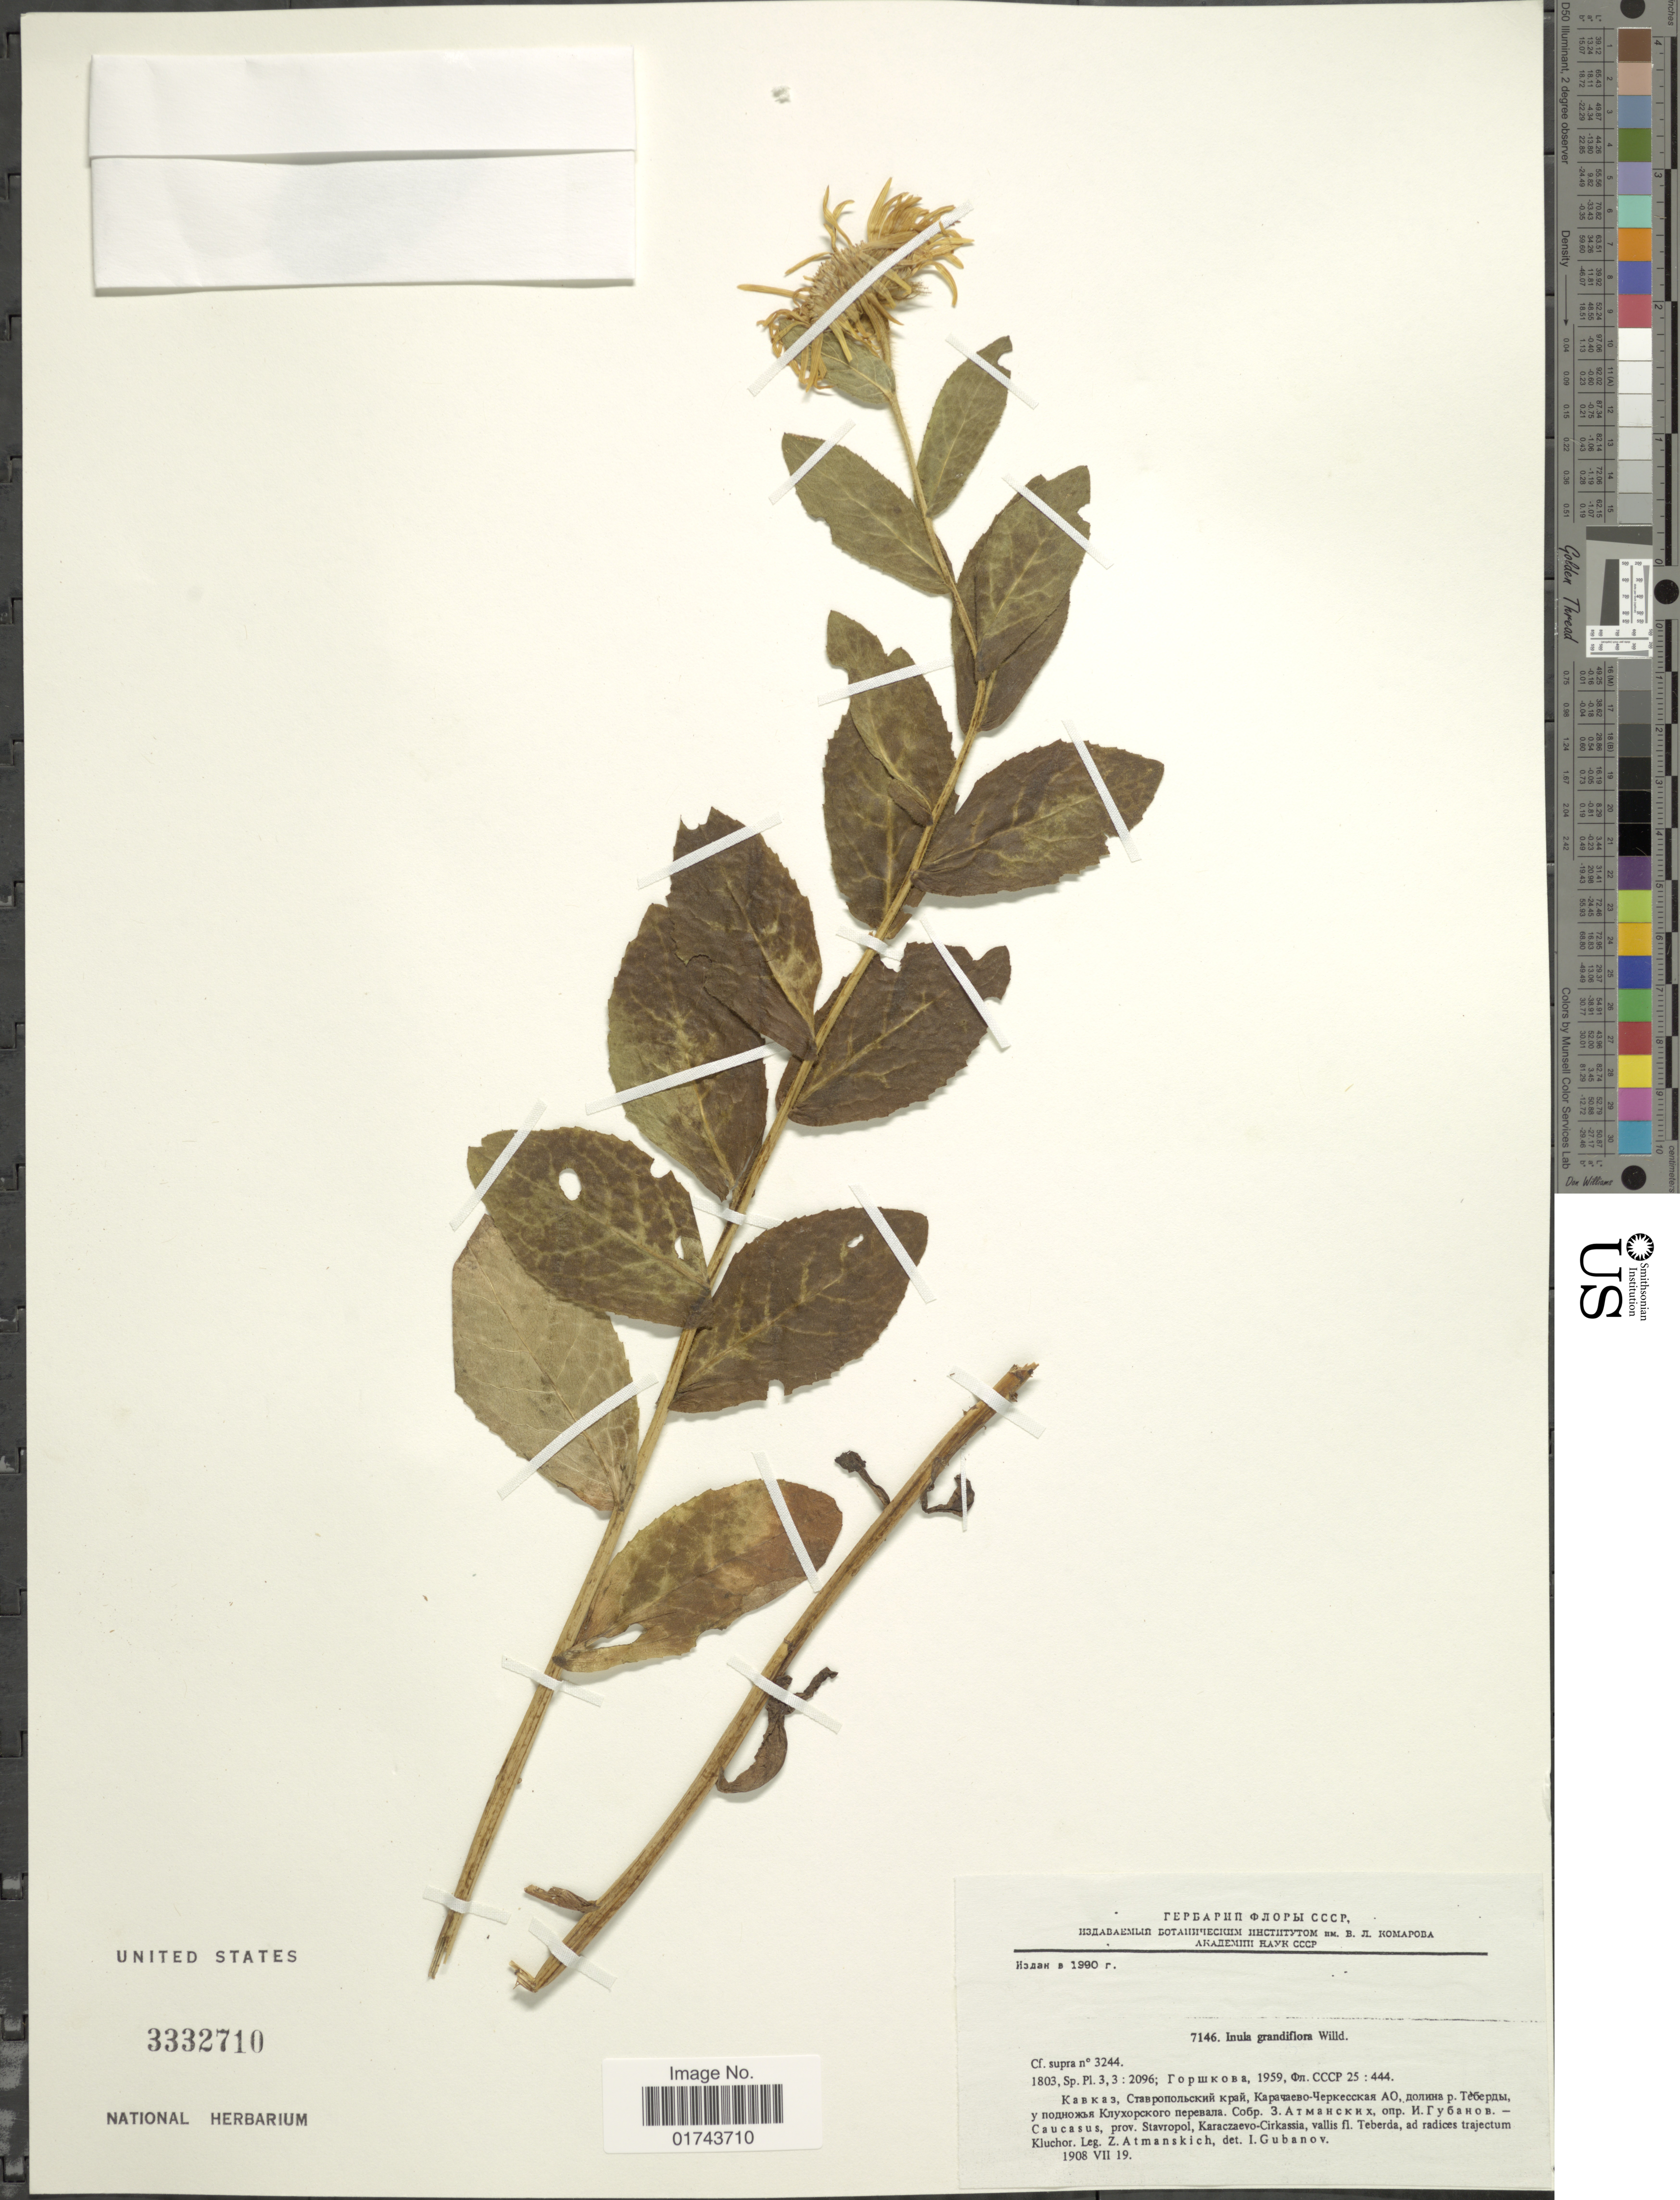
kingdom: Plantae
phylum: Tracheophyta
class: Magnoliopsida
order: Asterales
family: Asteraceae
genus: Inula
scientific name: Inula grandiflora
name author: Willd.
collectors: Z. Atmanskich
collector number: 7146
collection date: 1908-07-19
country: Russian Federation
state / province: Stavropol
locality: Caucasus, prov. Stavropol, Karaczaevo-Cirlassia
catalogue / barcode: US 3332710